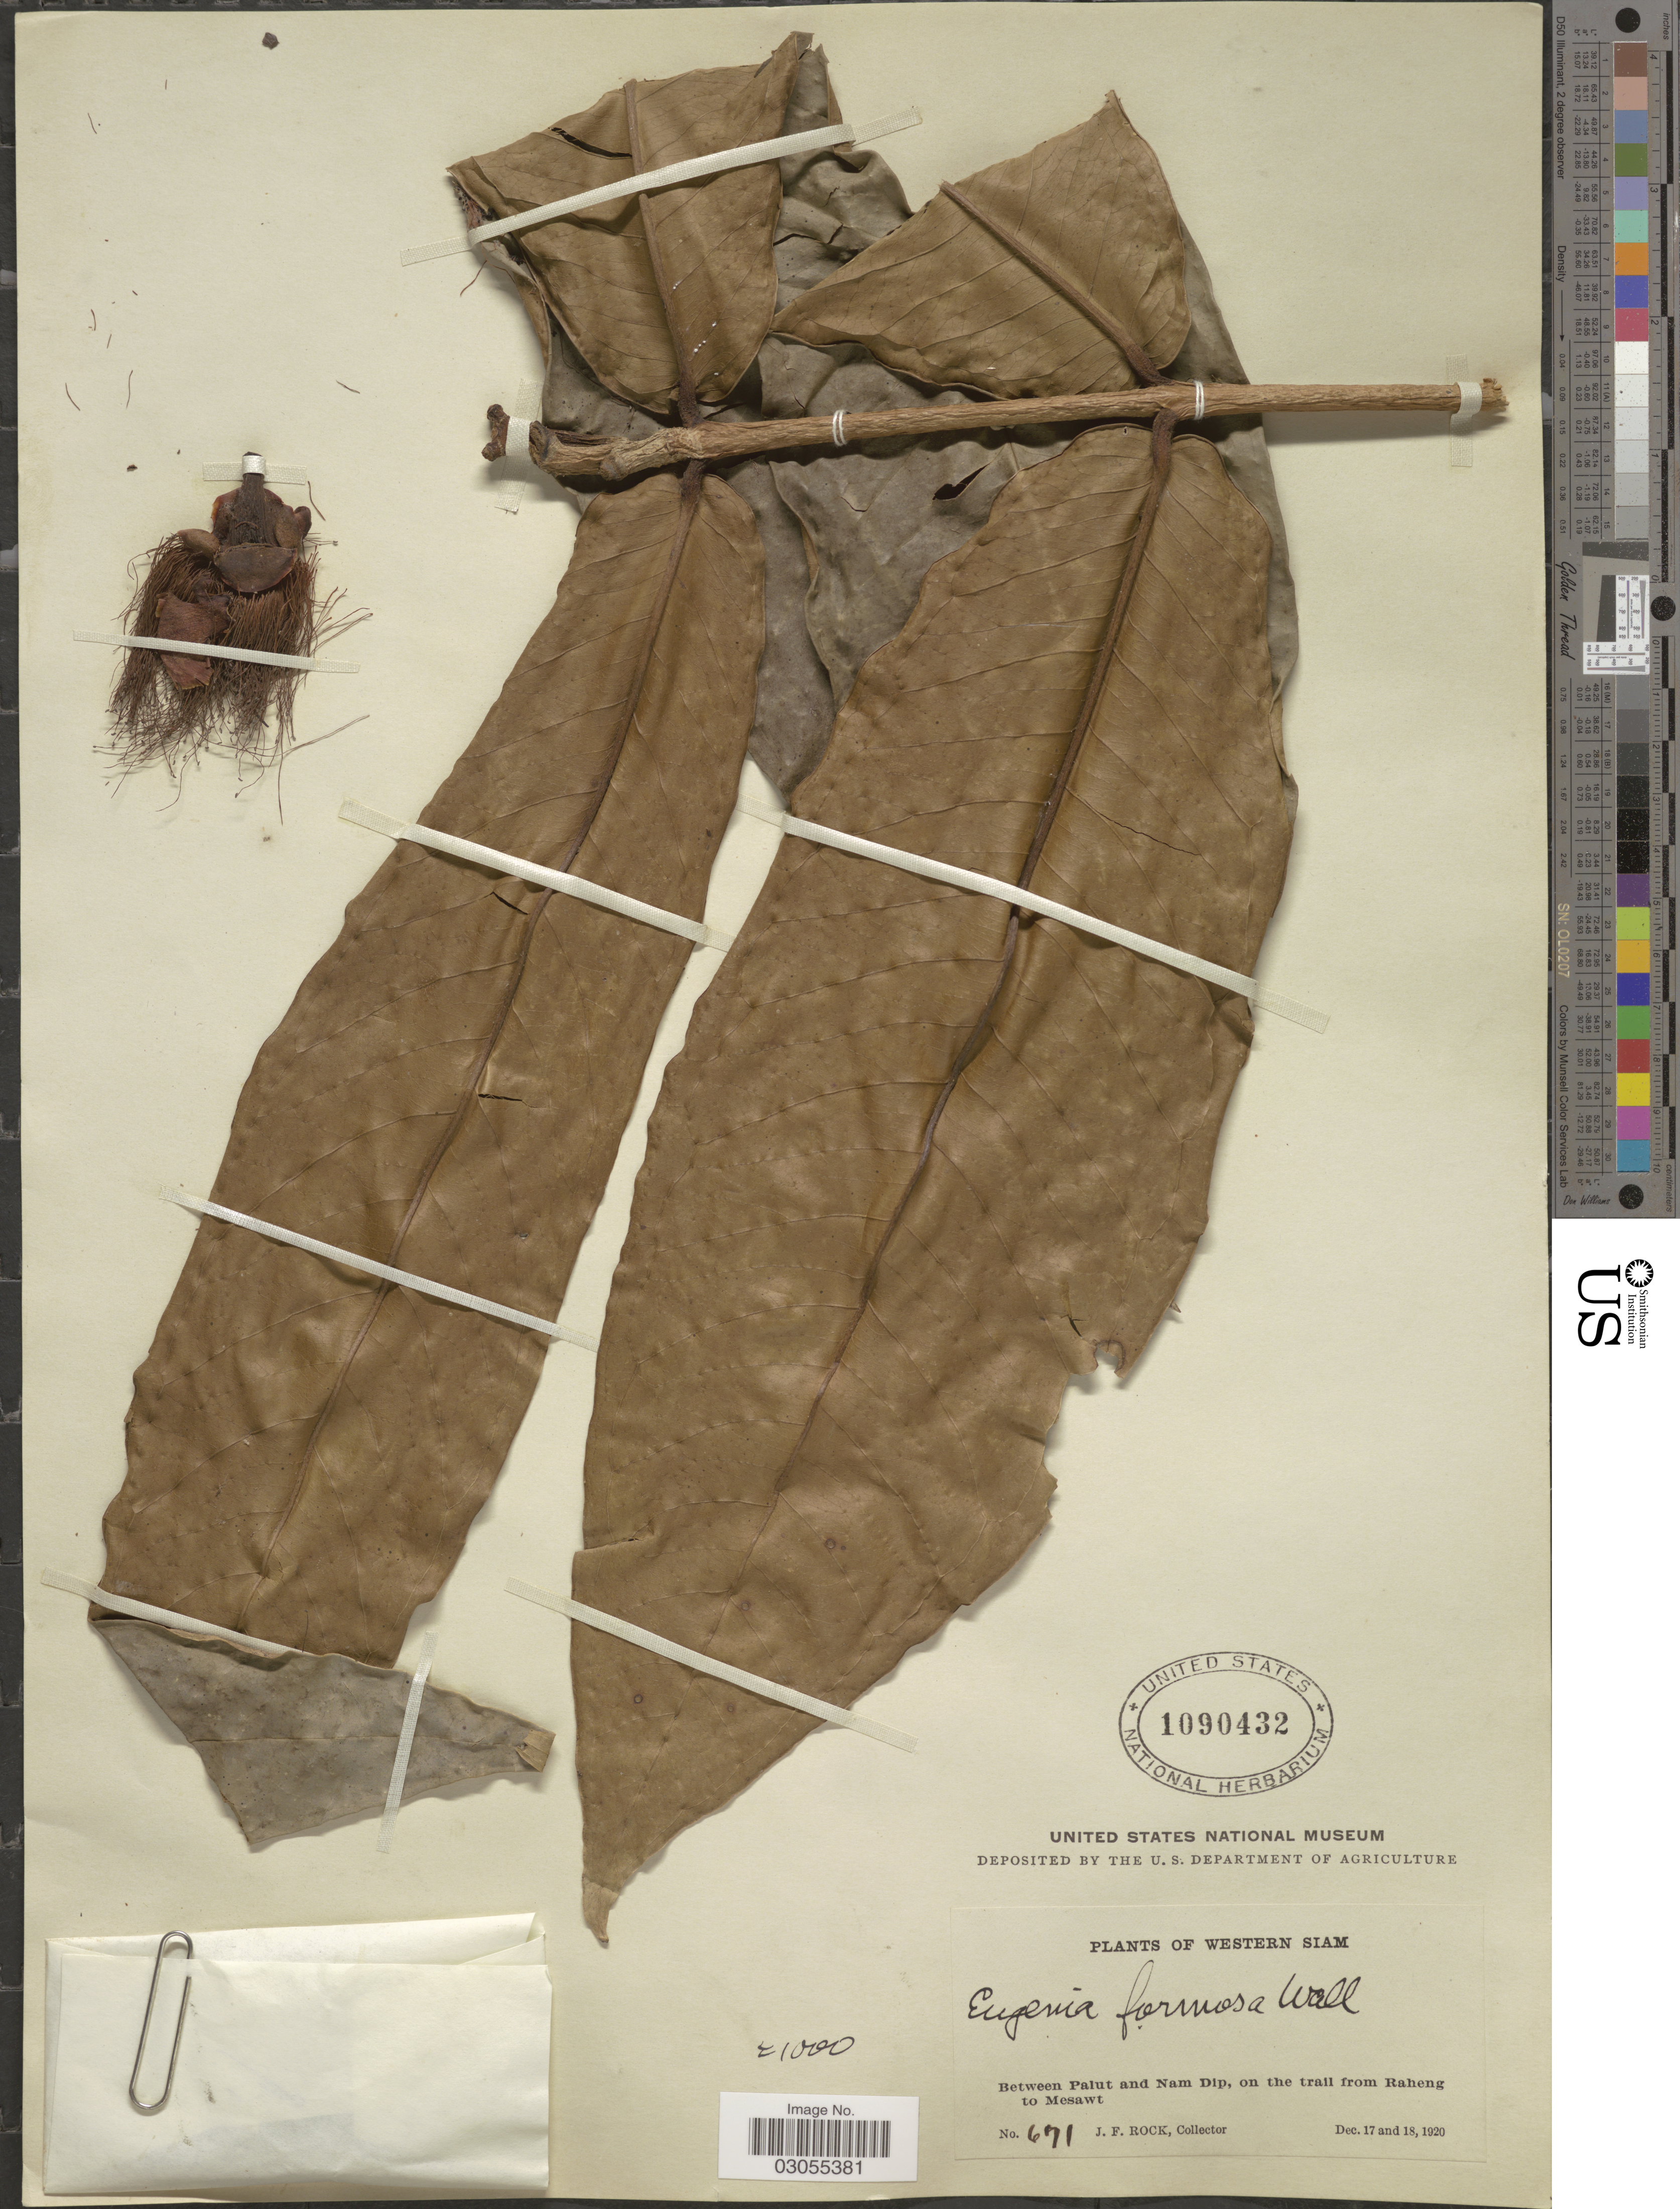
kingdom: Plantae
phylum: Tracheophyta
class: Magnoliopsida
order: Myrtales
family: Myrtaceae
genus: Syzygium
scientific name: Syzygium formosum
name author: (Wall.) Mason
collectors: J. Rock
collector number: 671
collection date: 1920-12-17/1920-12-18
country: Thailand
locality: Western Siam. Between Palut and Nam Dip, on the trail from Raheng to Mesawt.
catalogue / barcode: US 1090432